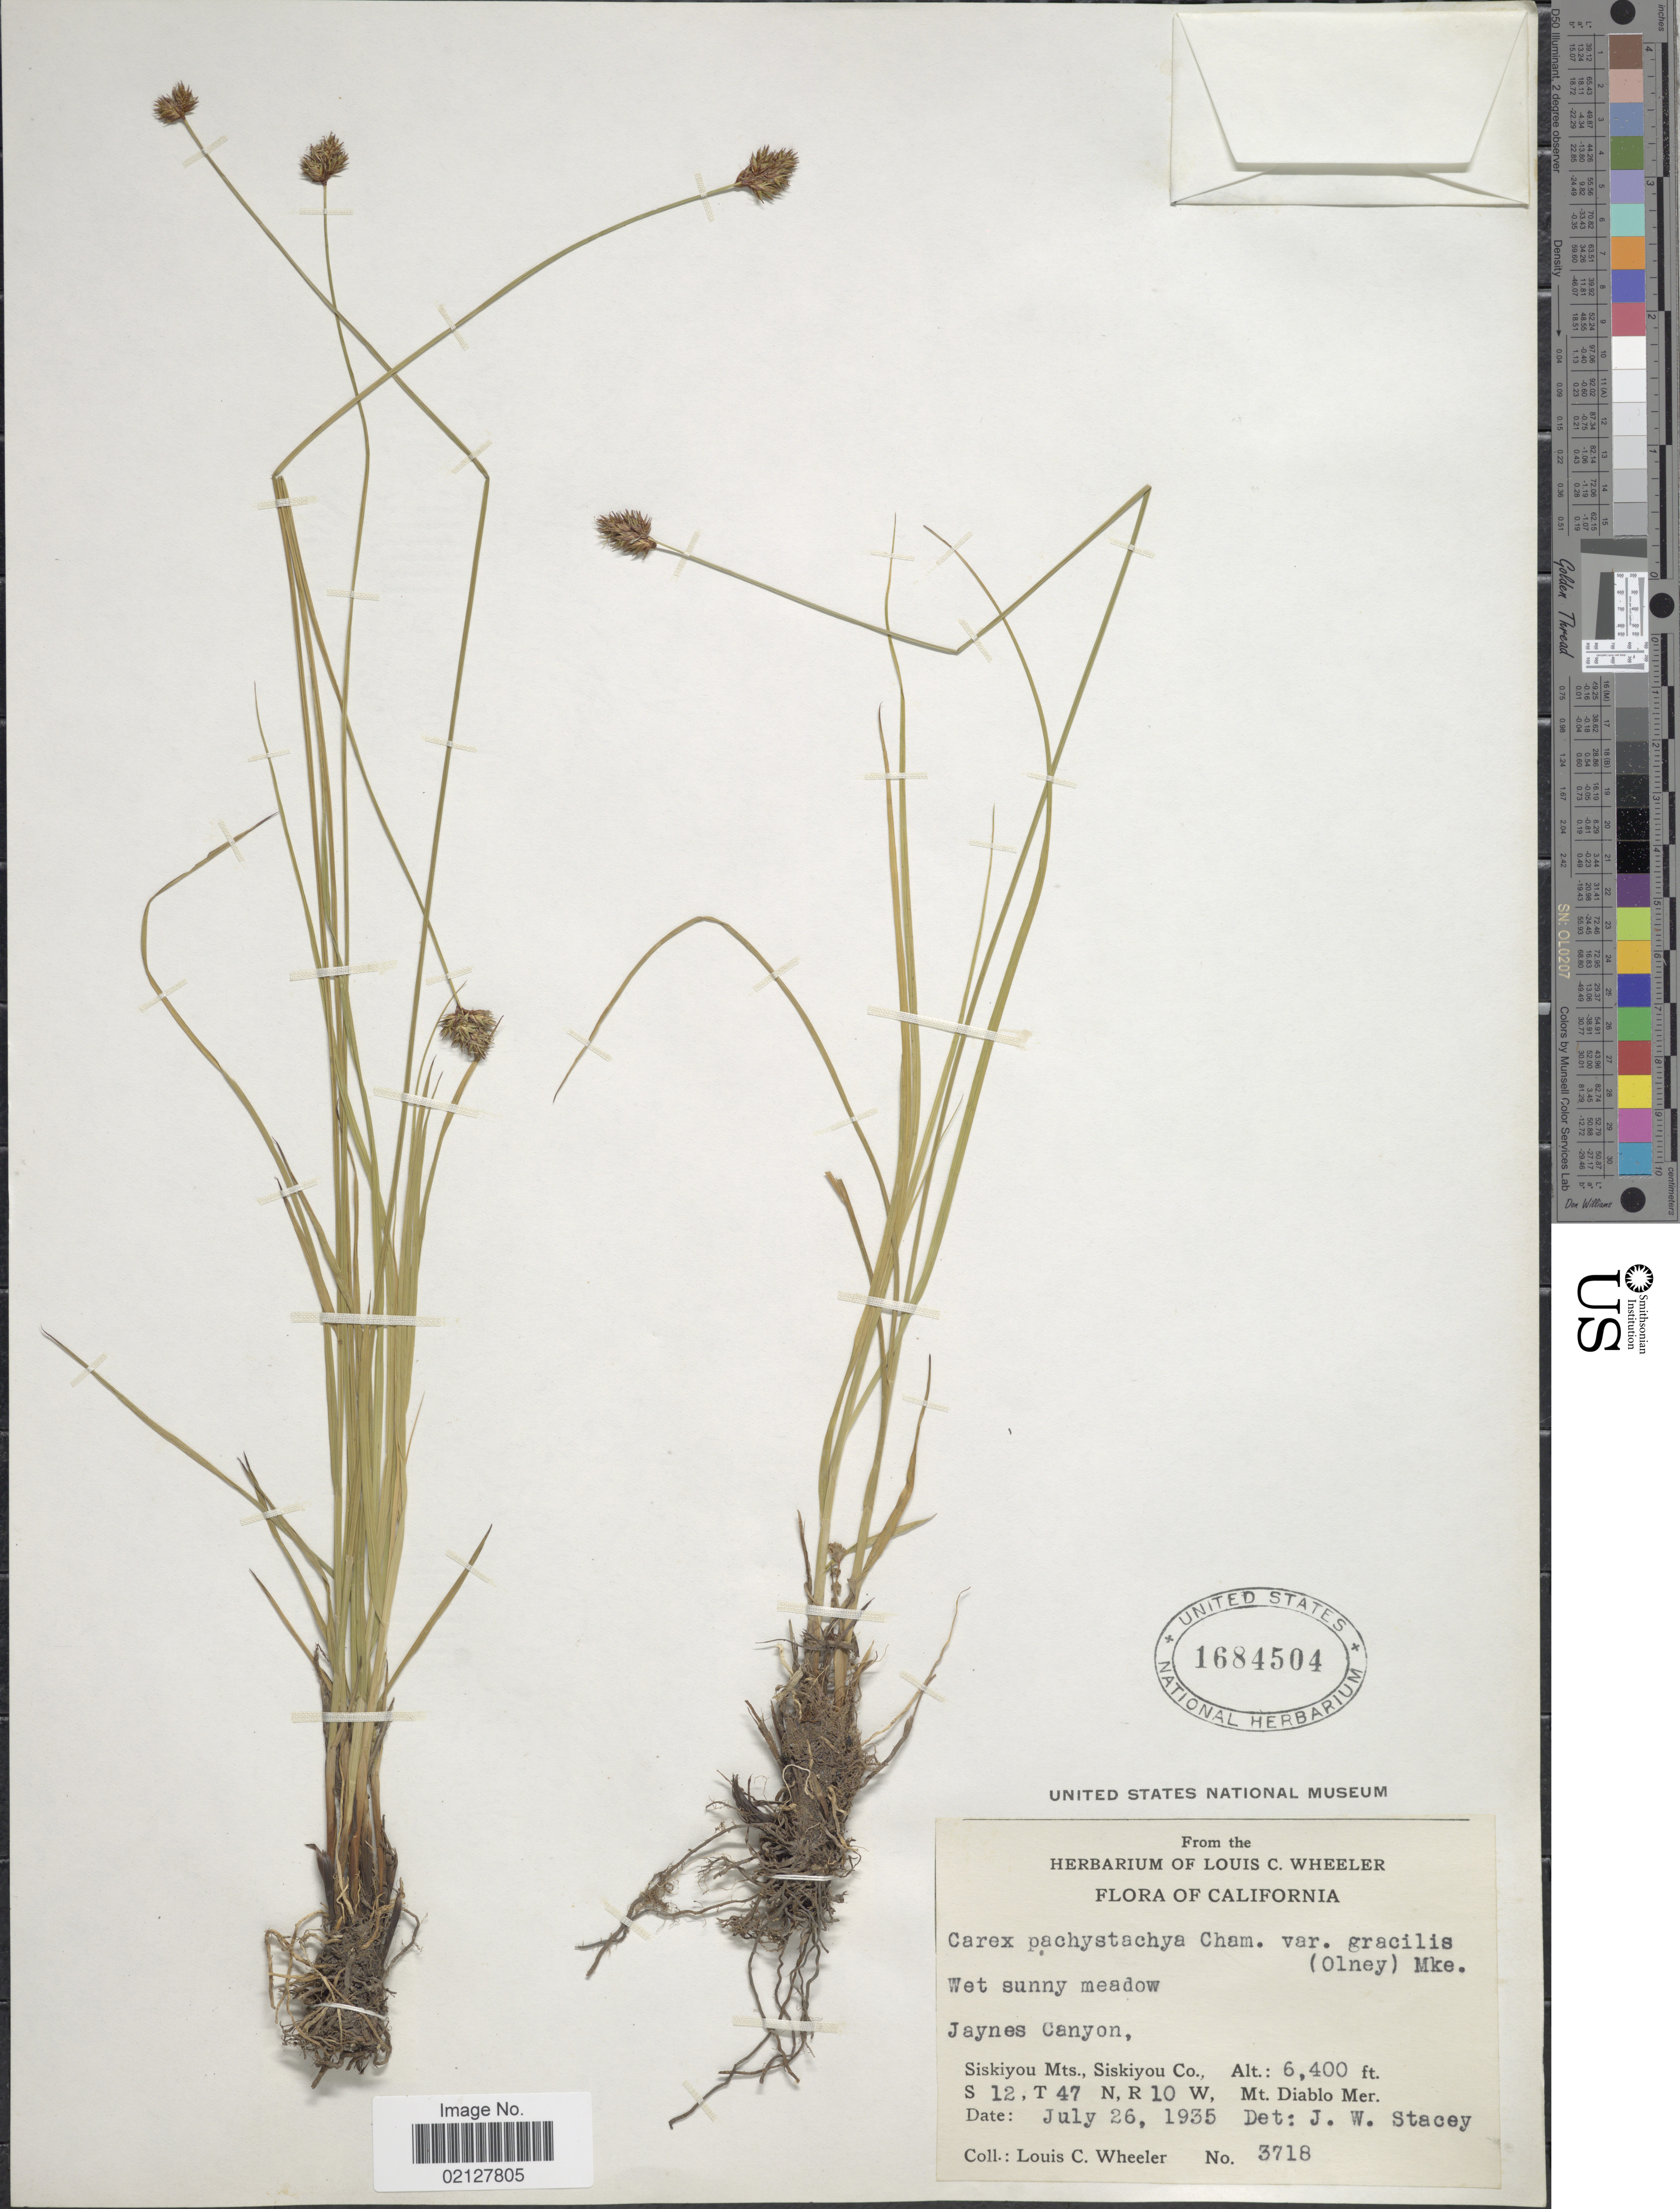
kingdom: Plantae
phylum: Tracheophyta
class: Liliopsida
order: Poales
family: Cyperaceae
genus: Carex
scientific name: Carex pachystachya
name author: Cham. ex Steud.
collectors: L. C. Wheeler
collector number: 3718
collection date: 1935-07-26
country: United States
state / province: California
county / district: Siskiyou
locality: Jaynes Canyon, Siskiyou Mts., Siskiyou Co., S 12, T 47 N, R 10 W, Mt. Diablo Mer.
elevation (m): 1951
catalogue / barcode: US 1684504